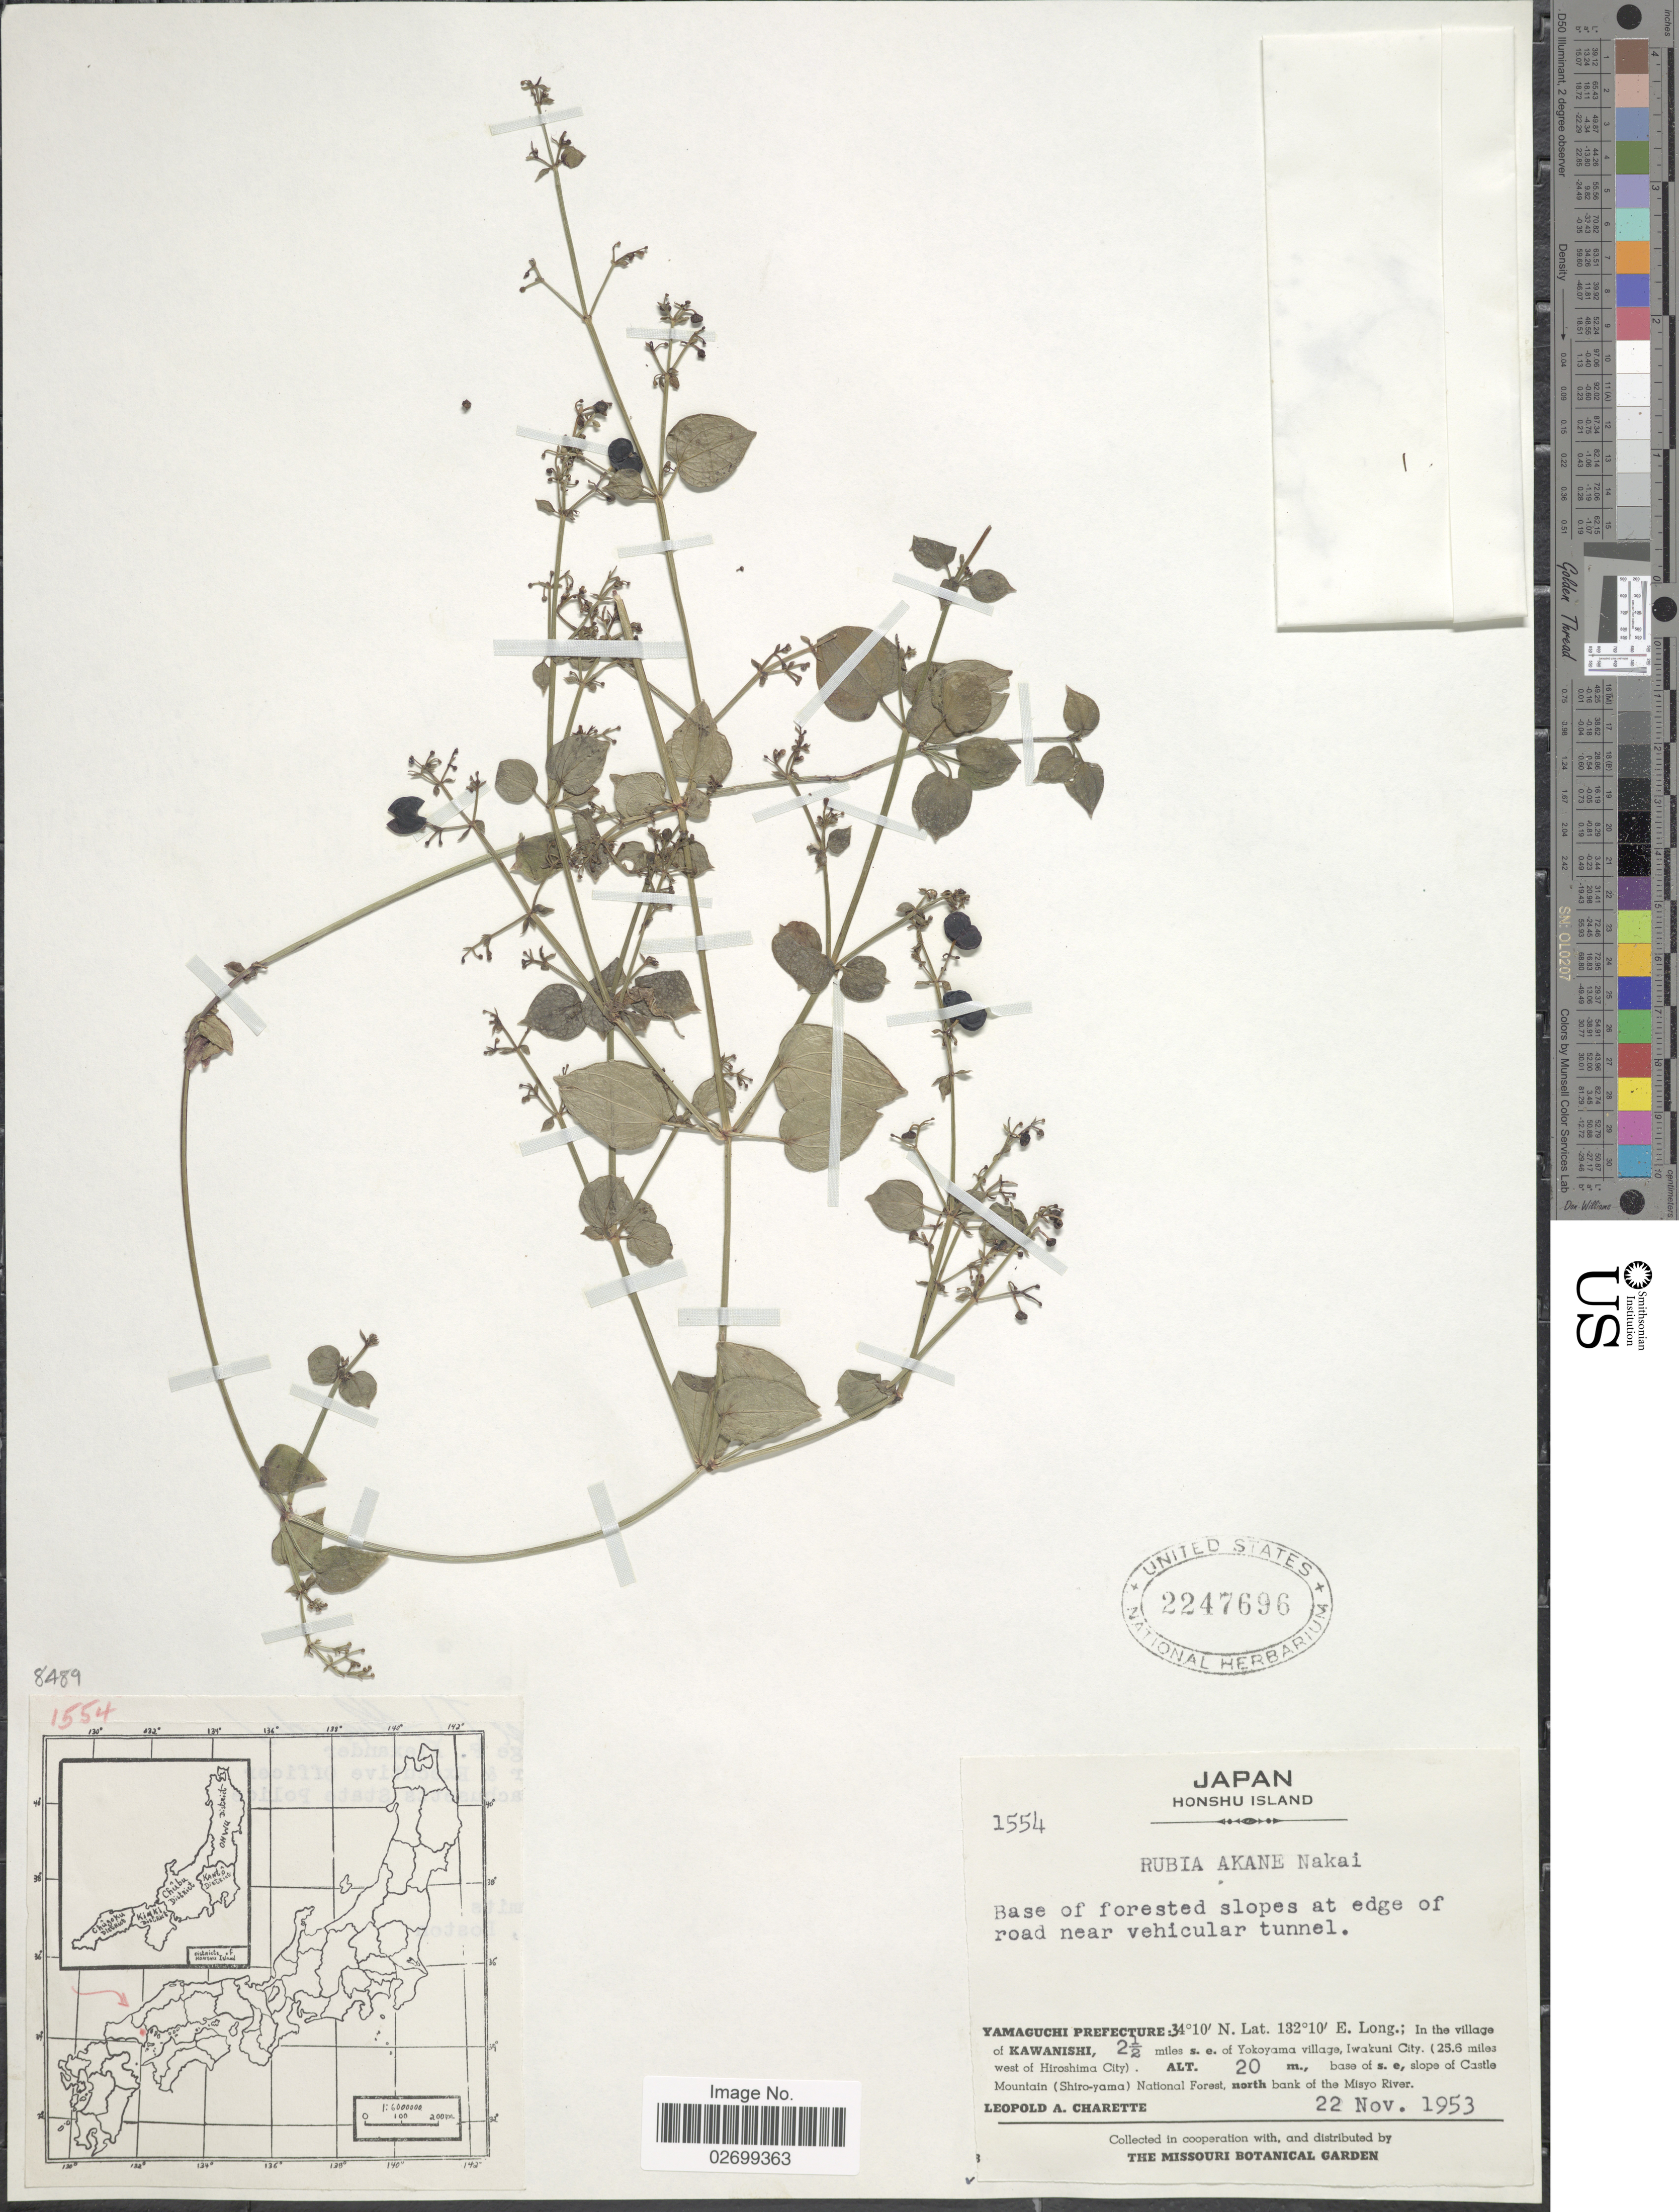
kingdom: Plantae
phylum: Tracheophyta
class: Magnoliopsida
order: Gentianales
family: Rubiaceae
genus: Rubia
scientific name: Rubia akane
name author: Nakai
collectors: L. A. Charette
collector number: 1554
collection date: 1953-11-22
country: Japan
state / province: Yamaguti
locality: Honshu Island, base of forested slopes at edge of road near vehicular tunnel, Yamaguchi Prefecture, in the village of Kwanishi, 2 1/2 miles s.e. of Yokoyama village, Iwakuni City, (25.6 miles west of Hiroshima City), base of s.e., slope of Castle Mountain (Shiro-yama), National Forest, north bank of the Misyo River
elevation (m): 20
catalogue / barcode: US 2247696